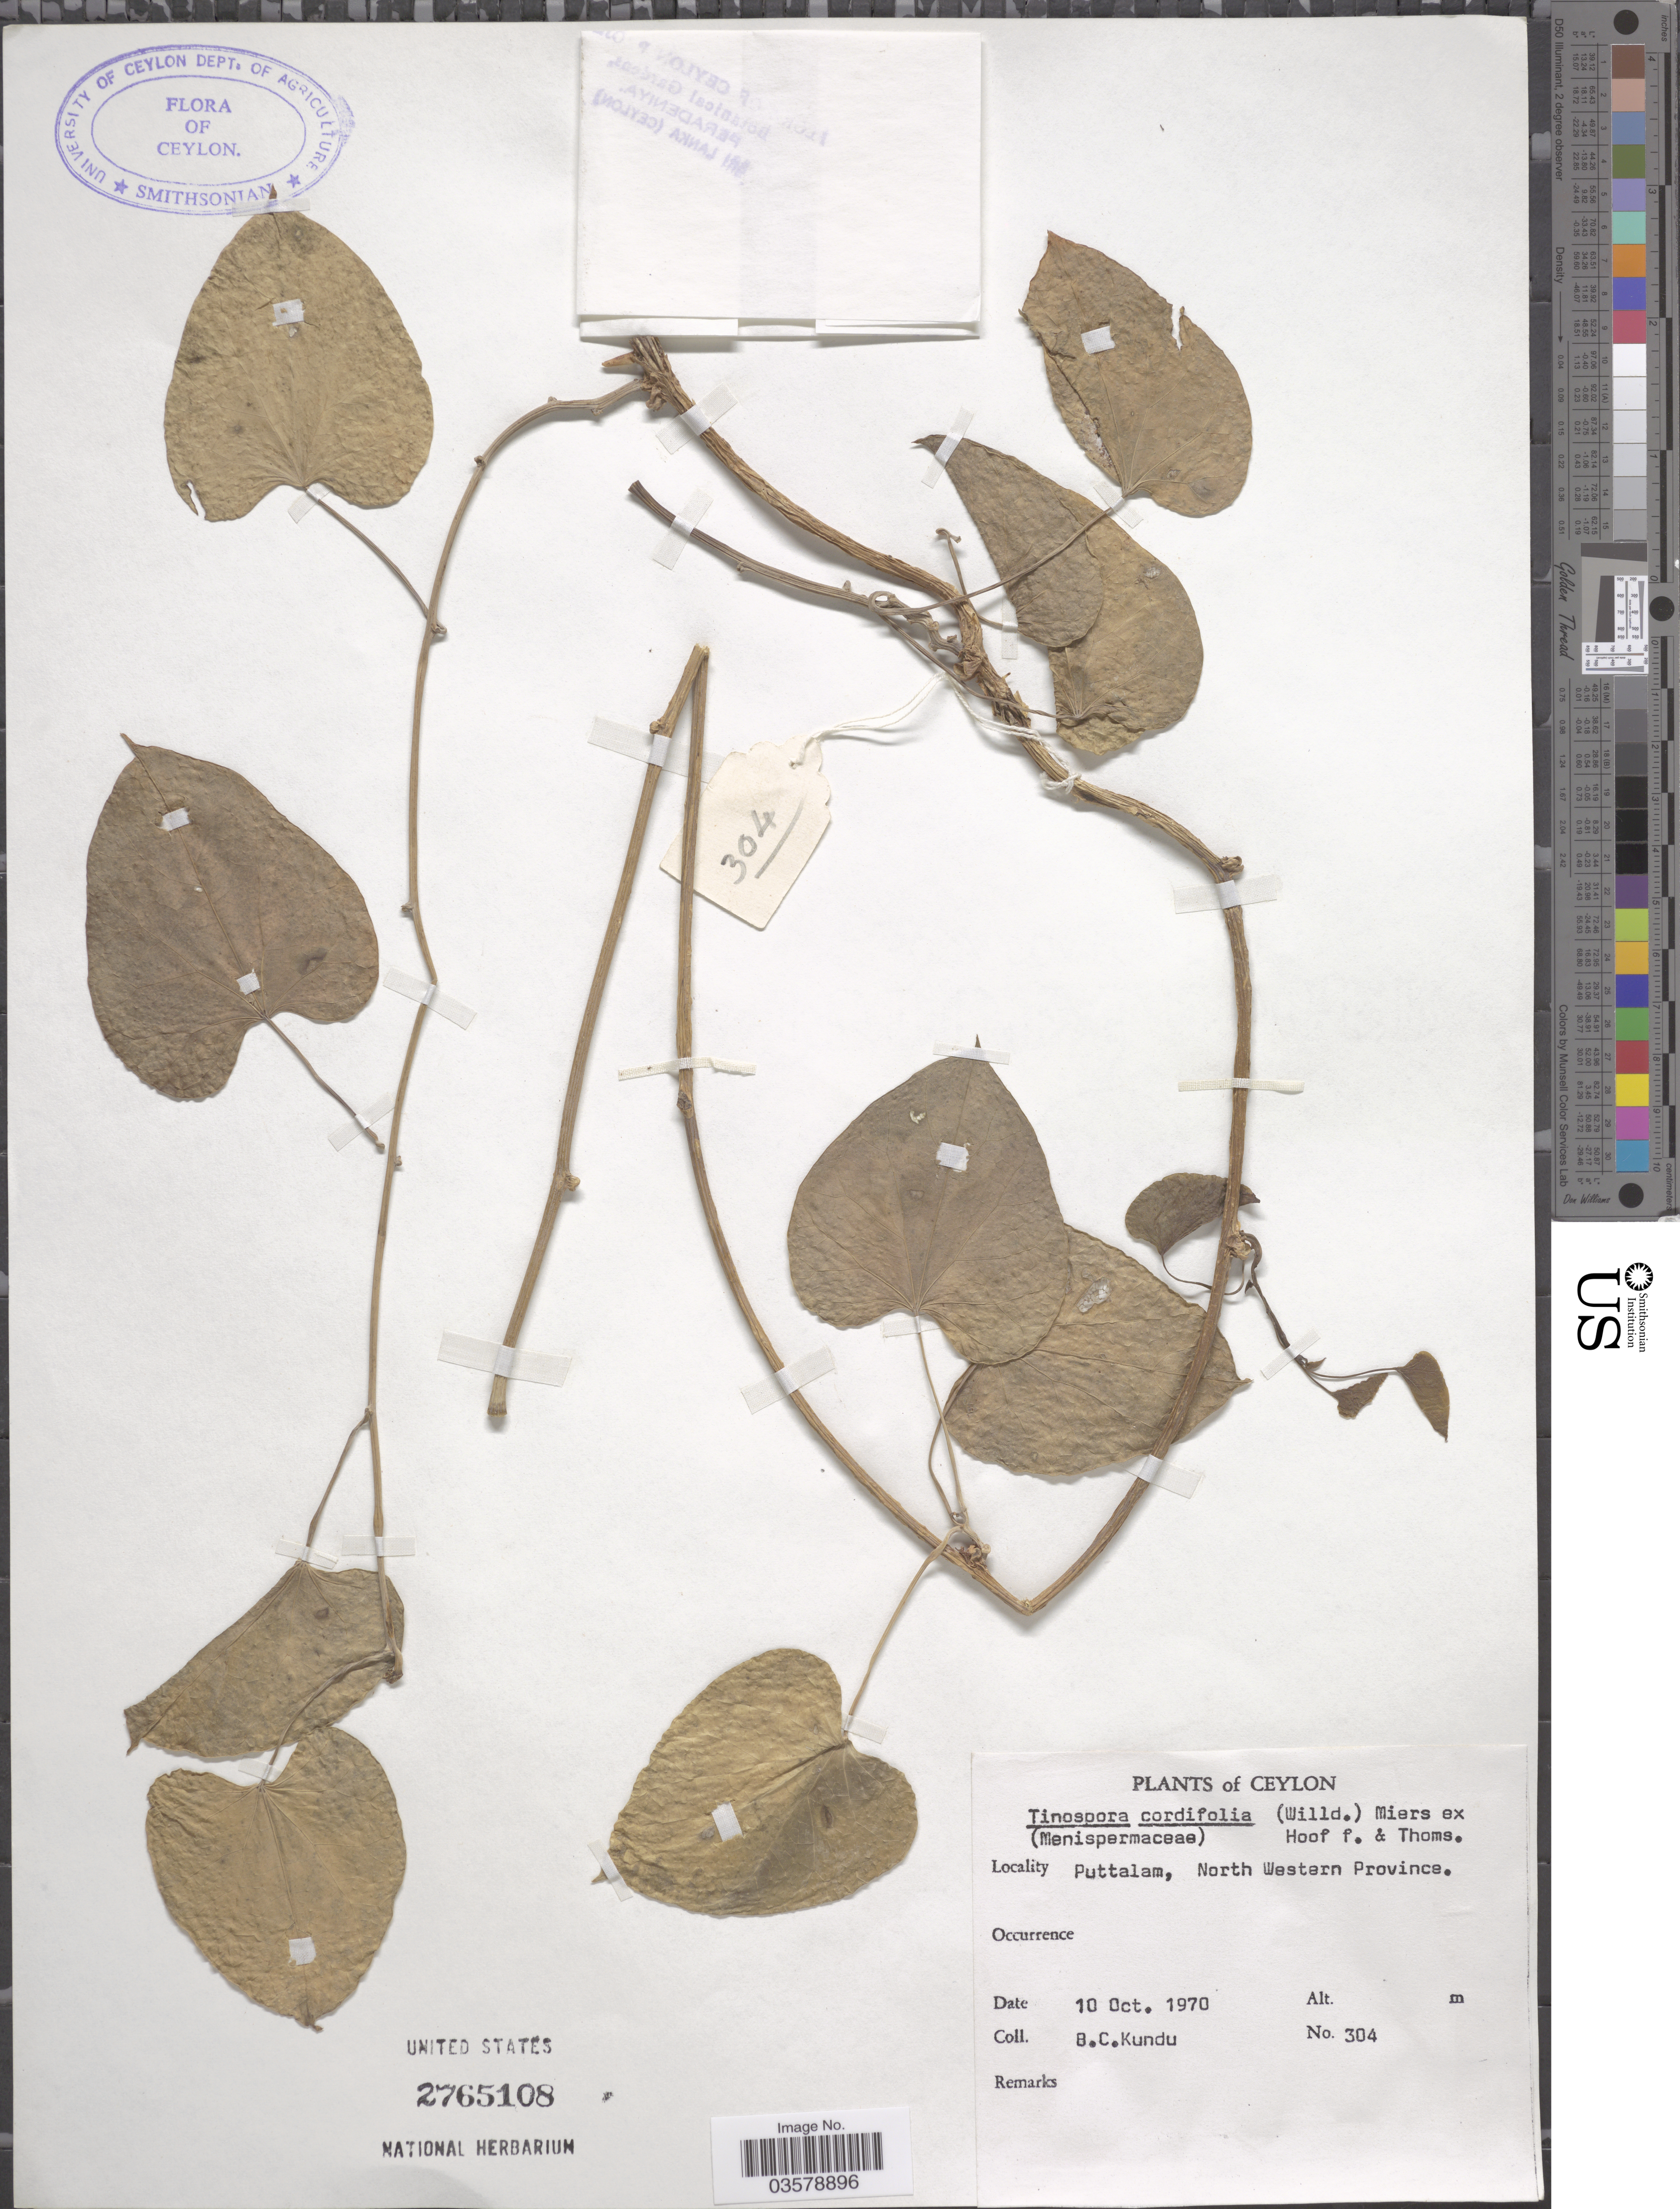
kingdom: Plantae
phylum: Tracheophyta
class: Magnoliopsida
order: Ranunculales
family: Menispermaceae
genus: Tinospora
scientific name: Tinospora cordifolia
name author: Miers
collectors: B. C. Kundu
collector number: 304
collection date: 1970-10-10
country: Sri Lanka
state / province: North Western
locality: Ceylon. Puttalam.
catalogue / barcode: US 2765108